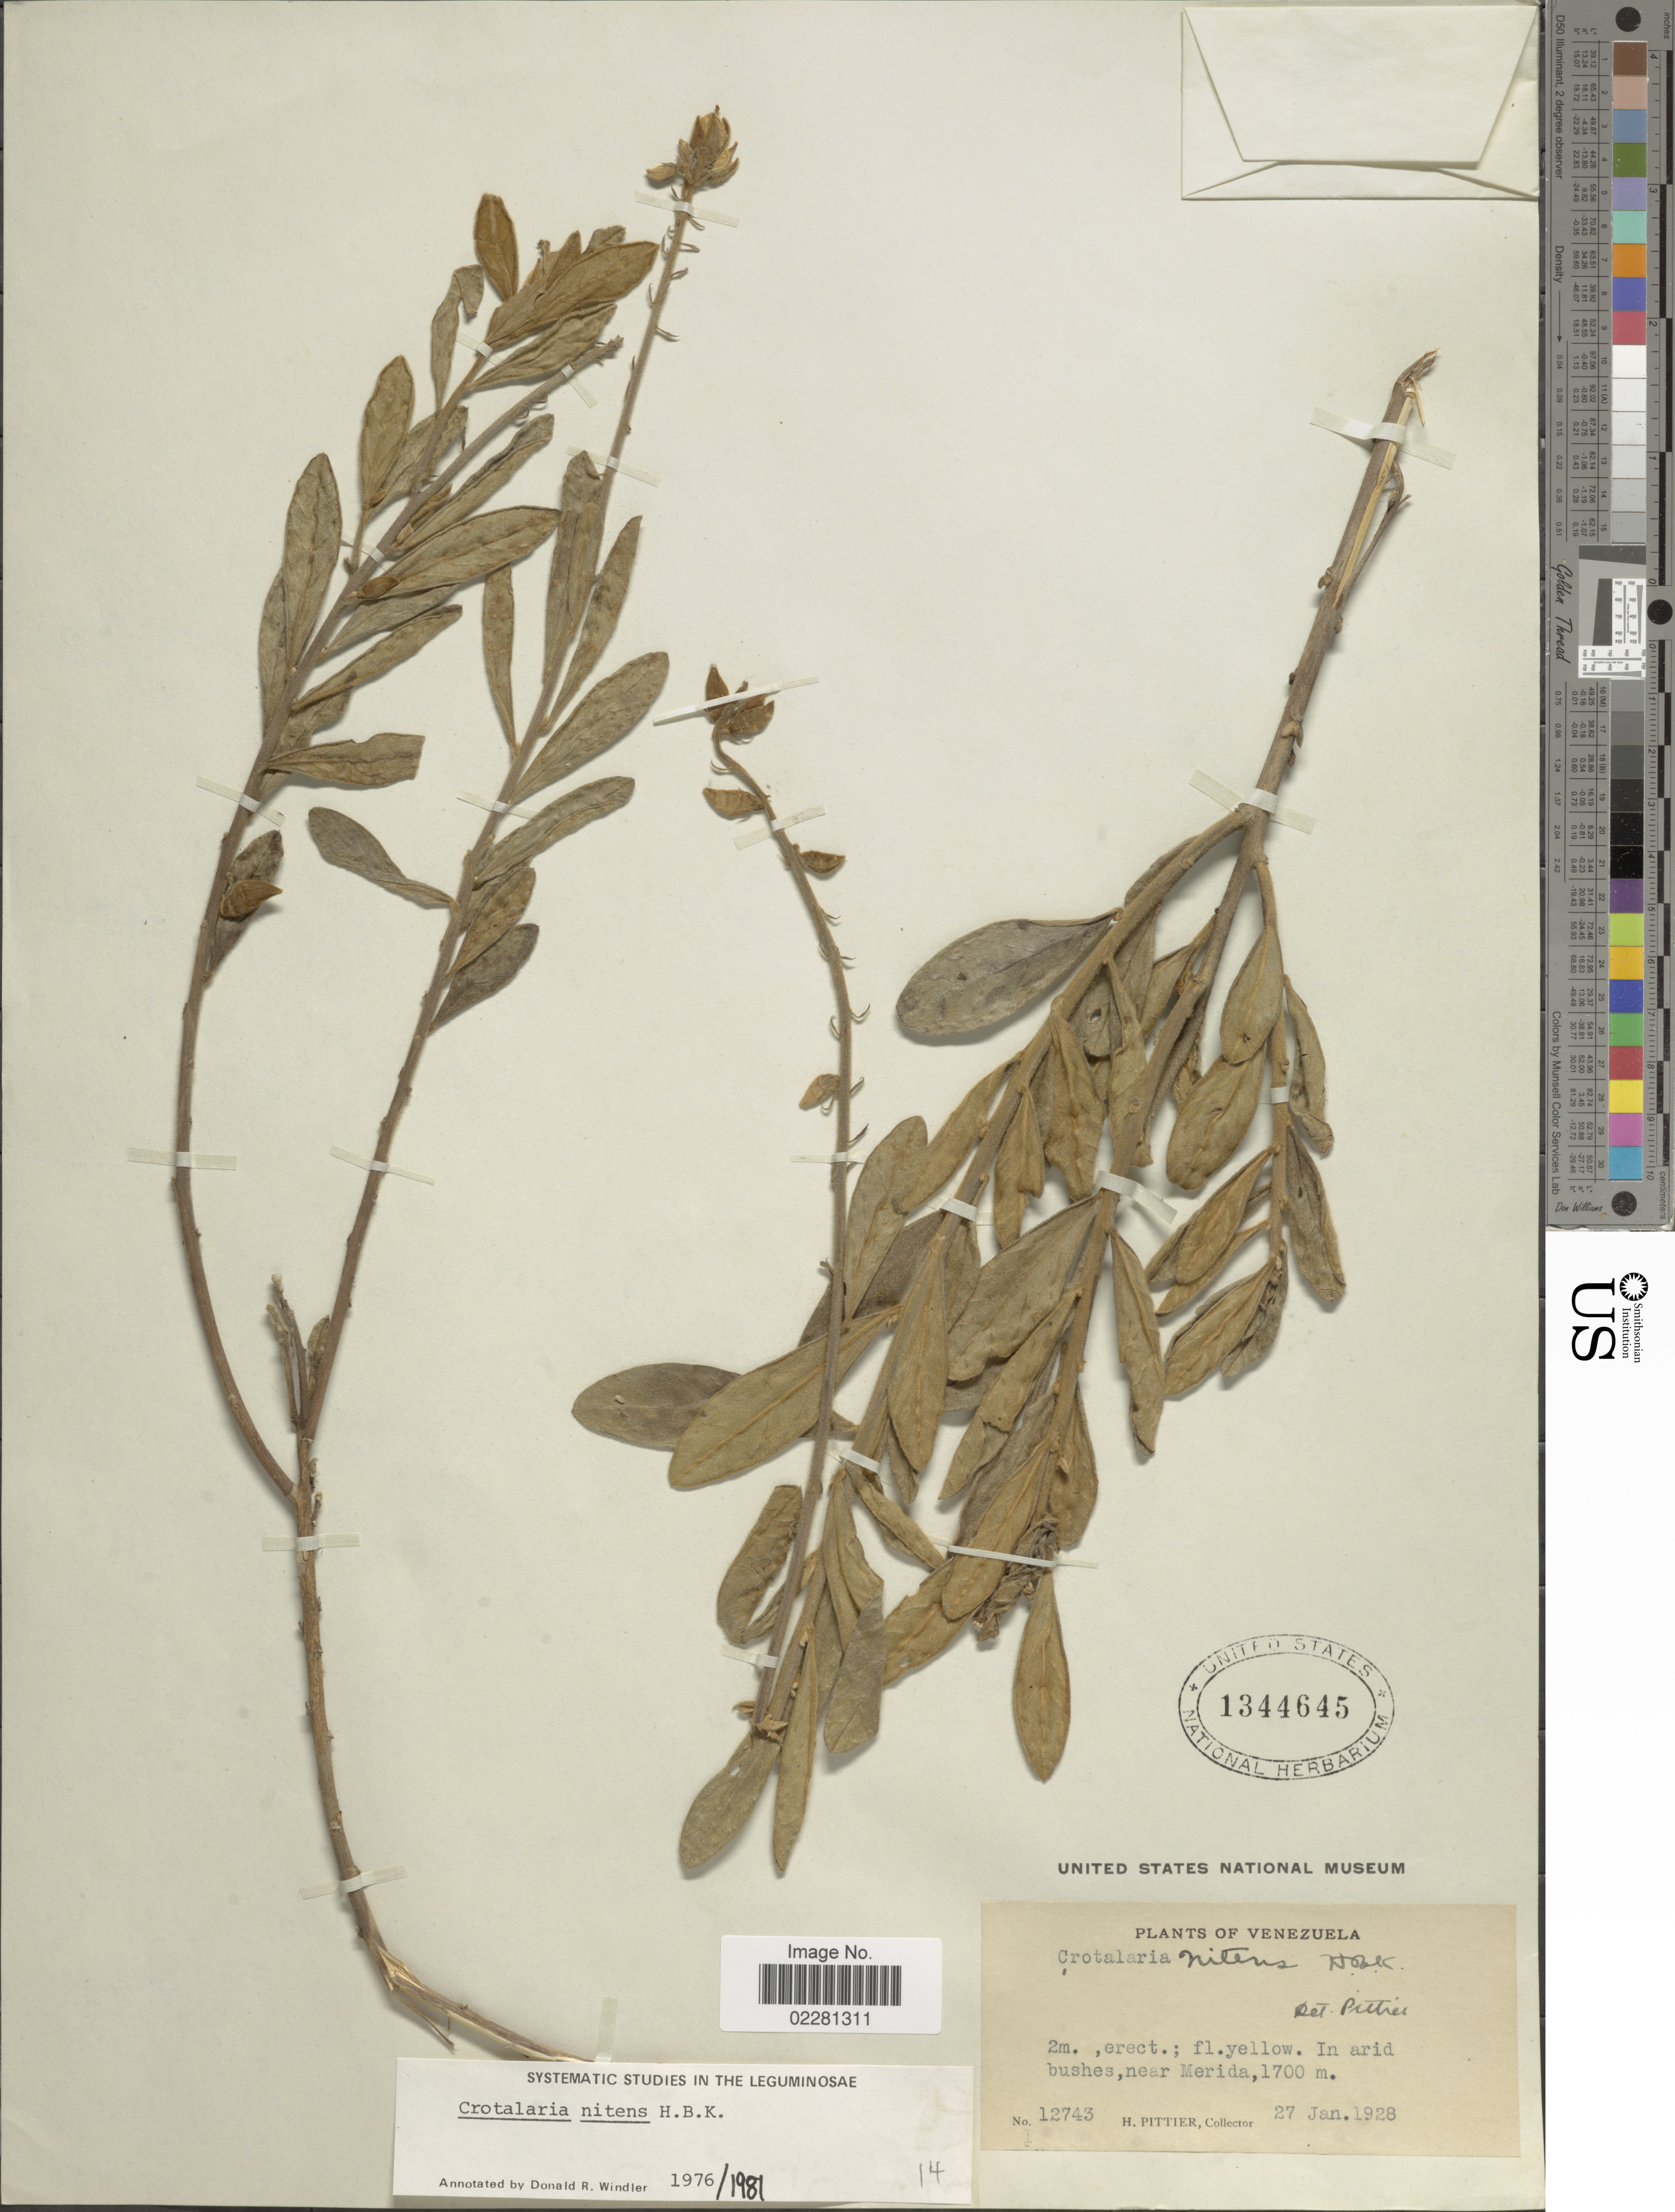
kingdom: Plantae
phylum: Tracheophyta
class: Magnoliopsida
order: Fabales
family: Fabaceae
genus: Crotalaria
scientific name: Crotalaria nitens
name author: Kunth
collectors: H. F. Pittier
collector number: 12743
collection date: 1928-01-27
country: Venezuela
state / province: Mérida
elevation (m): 1700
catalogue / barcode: US 1344645